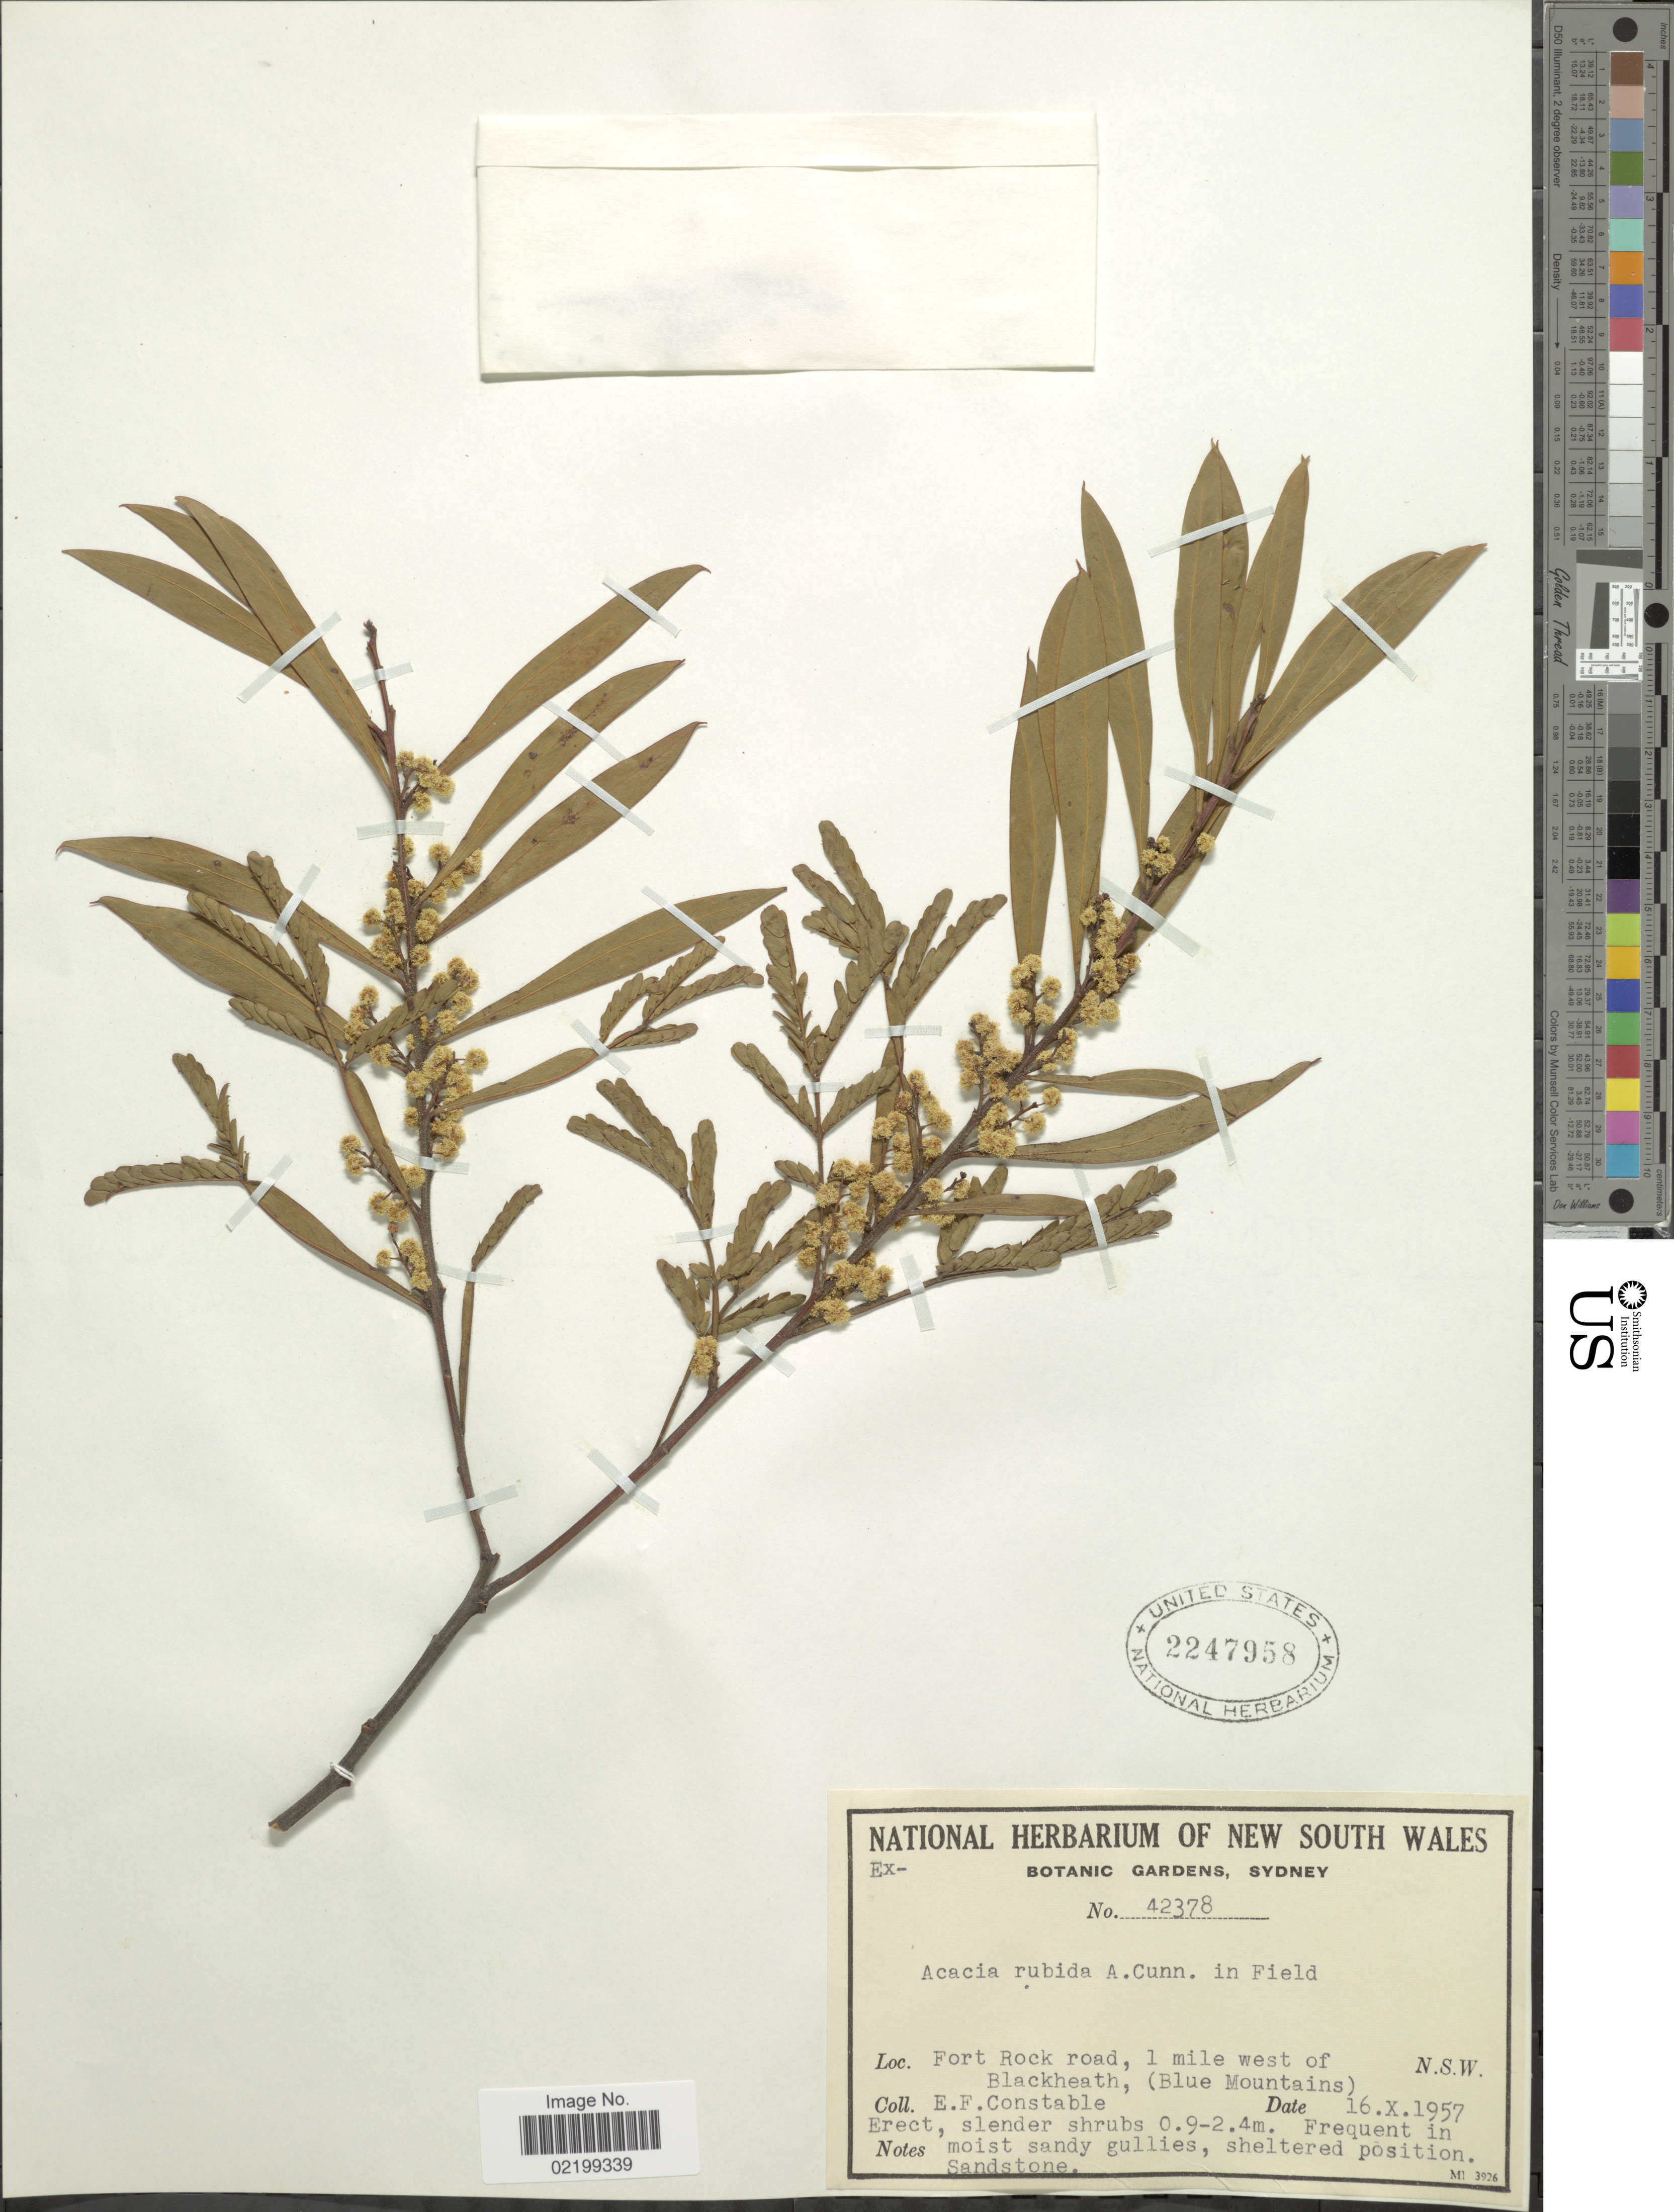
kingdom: Plantae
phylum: Tracheophyta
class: Magnoliopsida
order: Fabales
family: Fabaceae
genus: Acacia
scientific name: Acacia rubida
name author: A. Cunn.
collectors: E. F. Constable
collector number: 42378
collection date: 1957-10-16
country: Australia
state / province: New South Wales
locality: Fort Rock road, 1 mile west of Blackhealth, (Blue Mountains)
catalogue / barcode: US 2247958